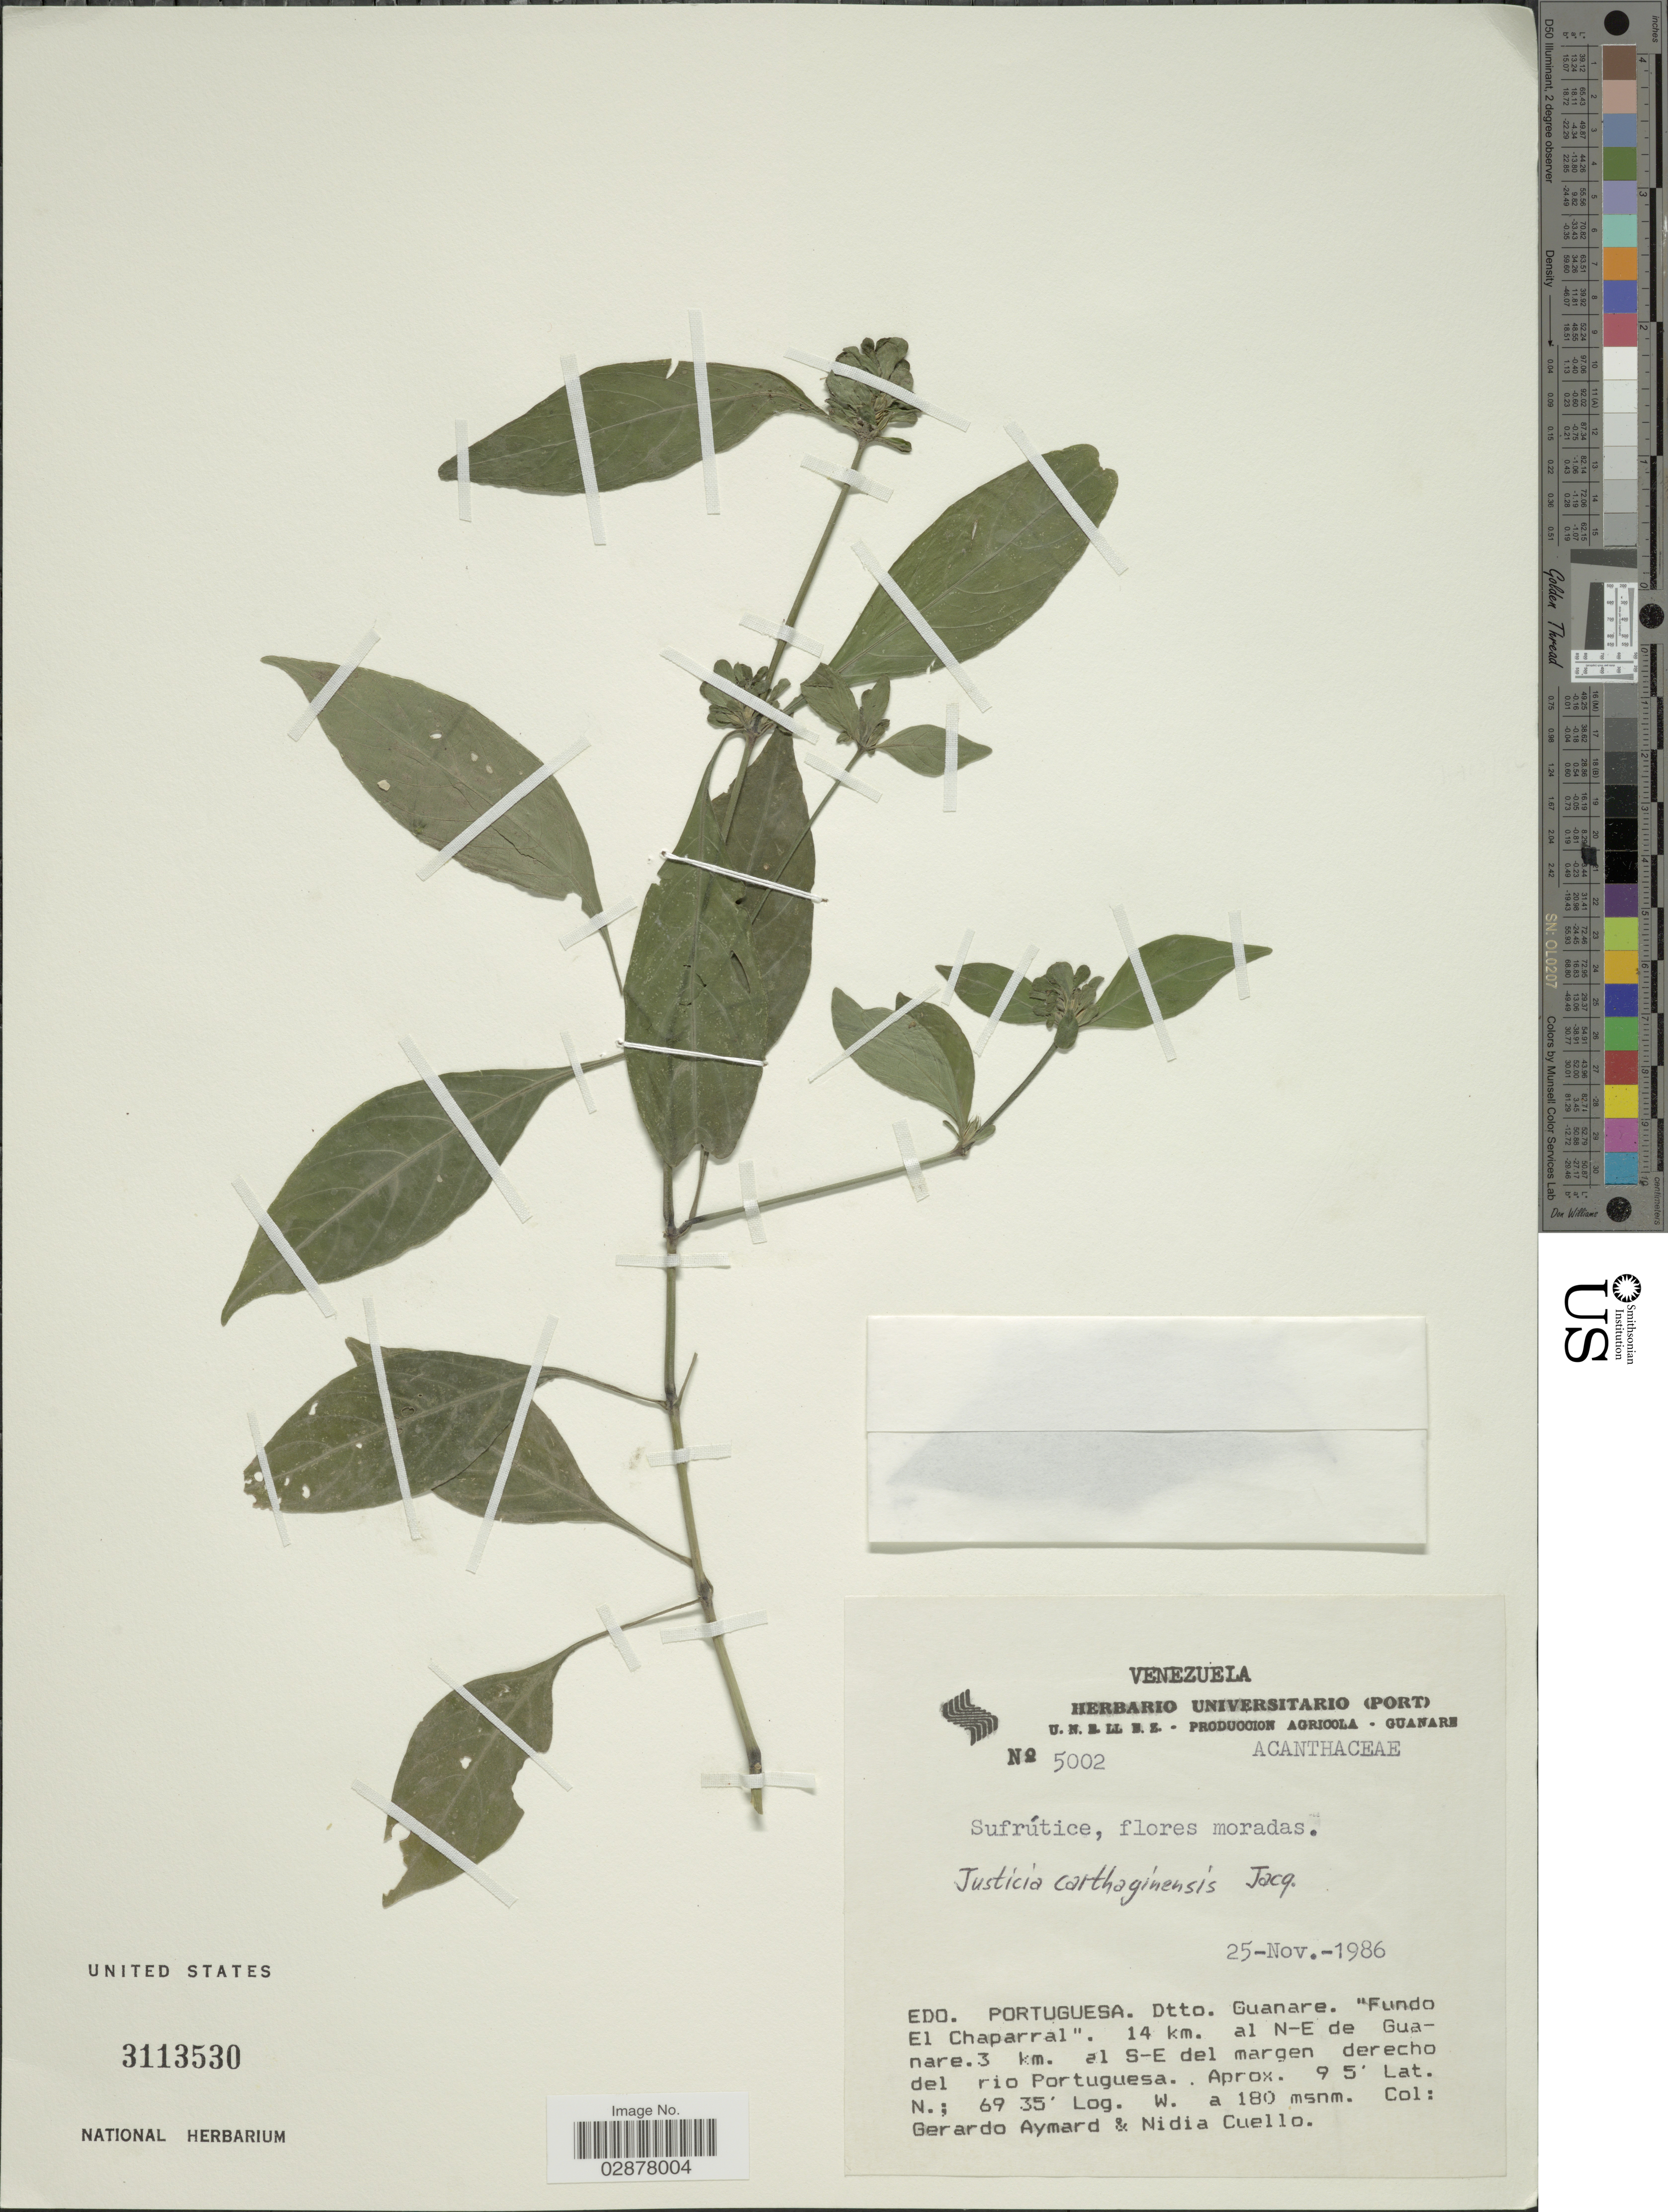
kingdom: Plantae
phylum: Tracheophyta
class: Magnoliopsida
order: Lamiales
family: Acanthaceae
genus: Justicia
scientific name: Justicia carthaginensis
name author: Jacq.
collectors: G. A. Aymard & N. L. Cuello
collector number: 3113530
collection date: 1986-11-25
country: Venezuela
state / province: Portuguesa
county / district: Guanare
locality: "Fundo El Chaparral", 14 km NE Guanare, 3 km SE margen derecho del rio Portuguesa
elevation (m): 180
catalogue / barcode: US 3113530